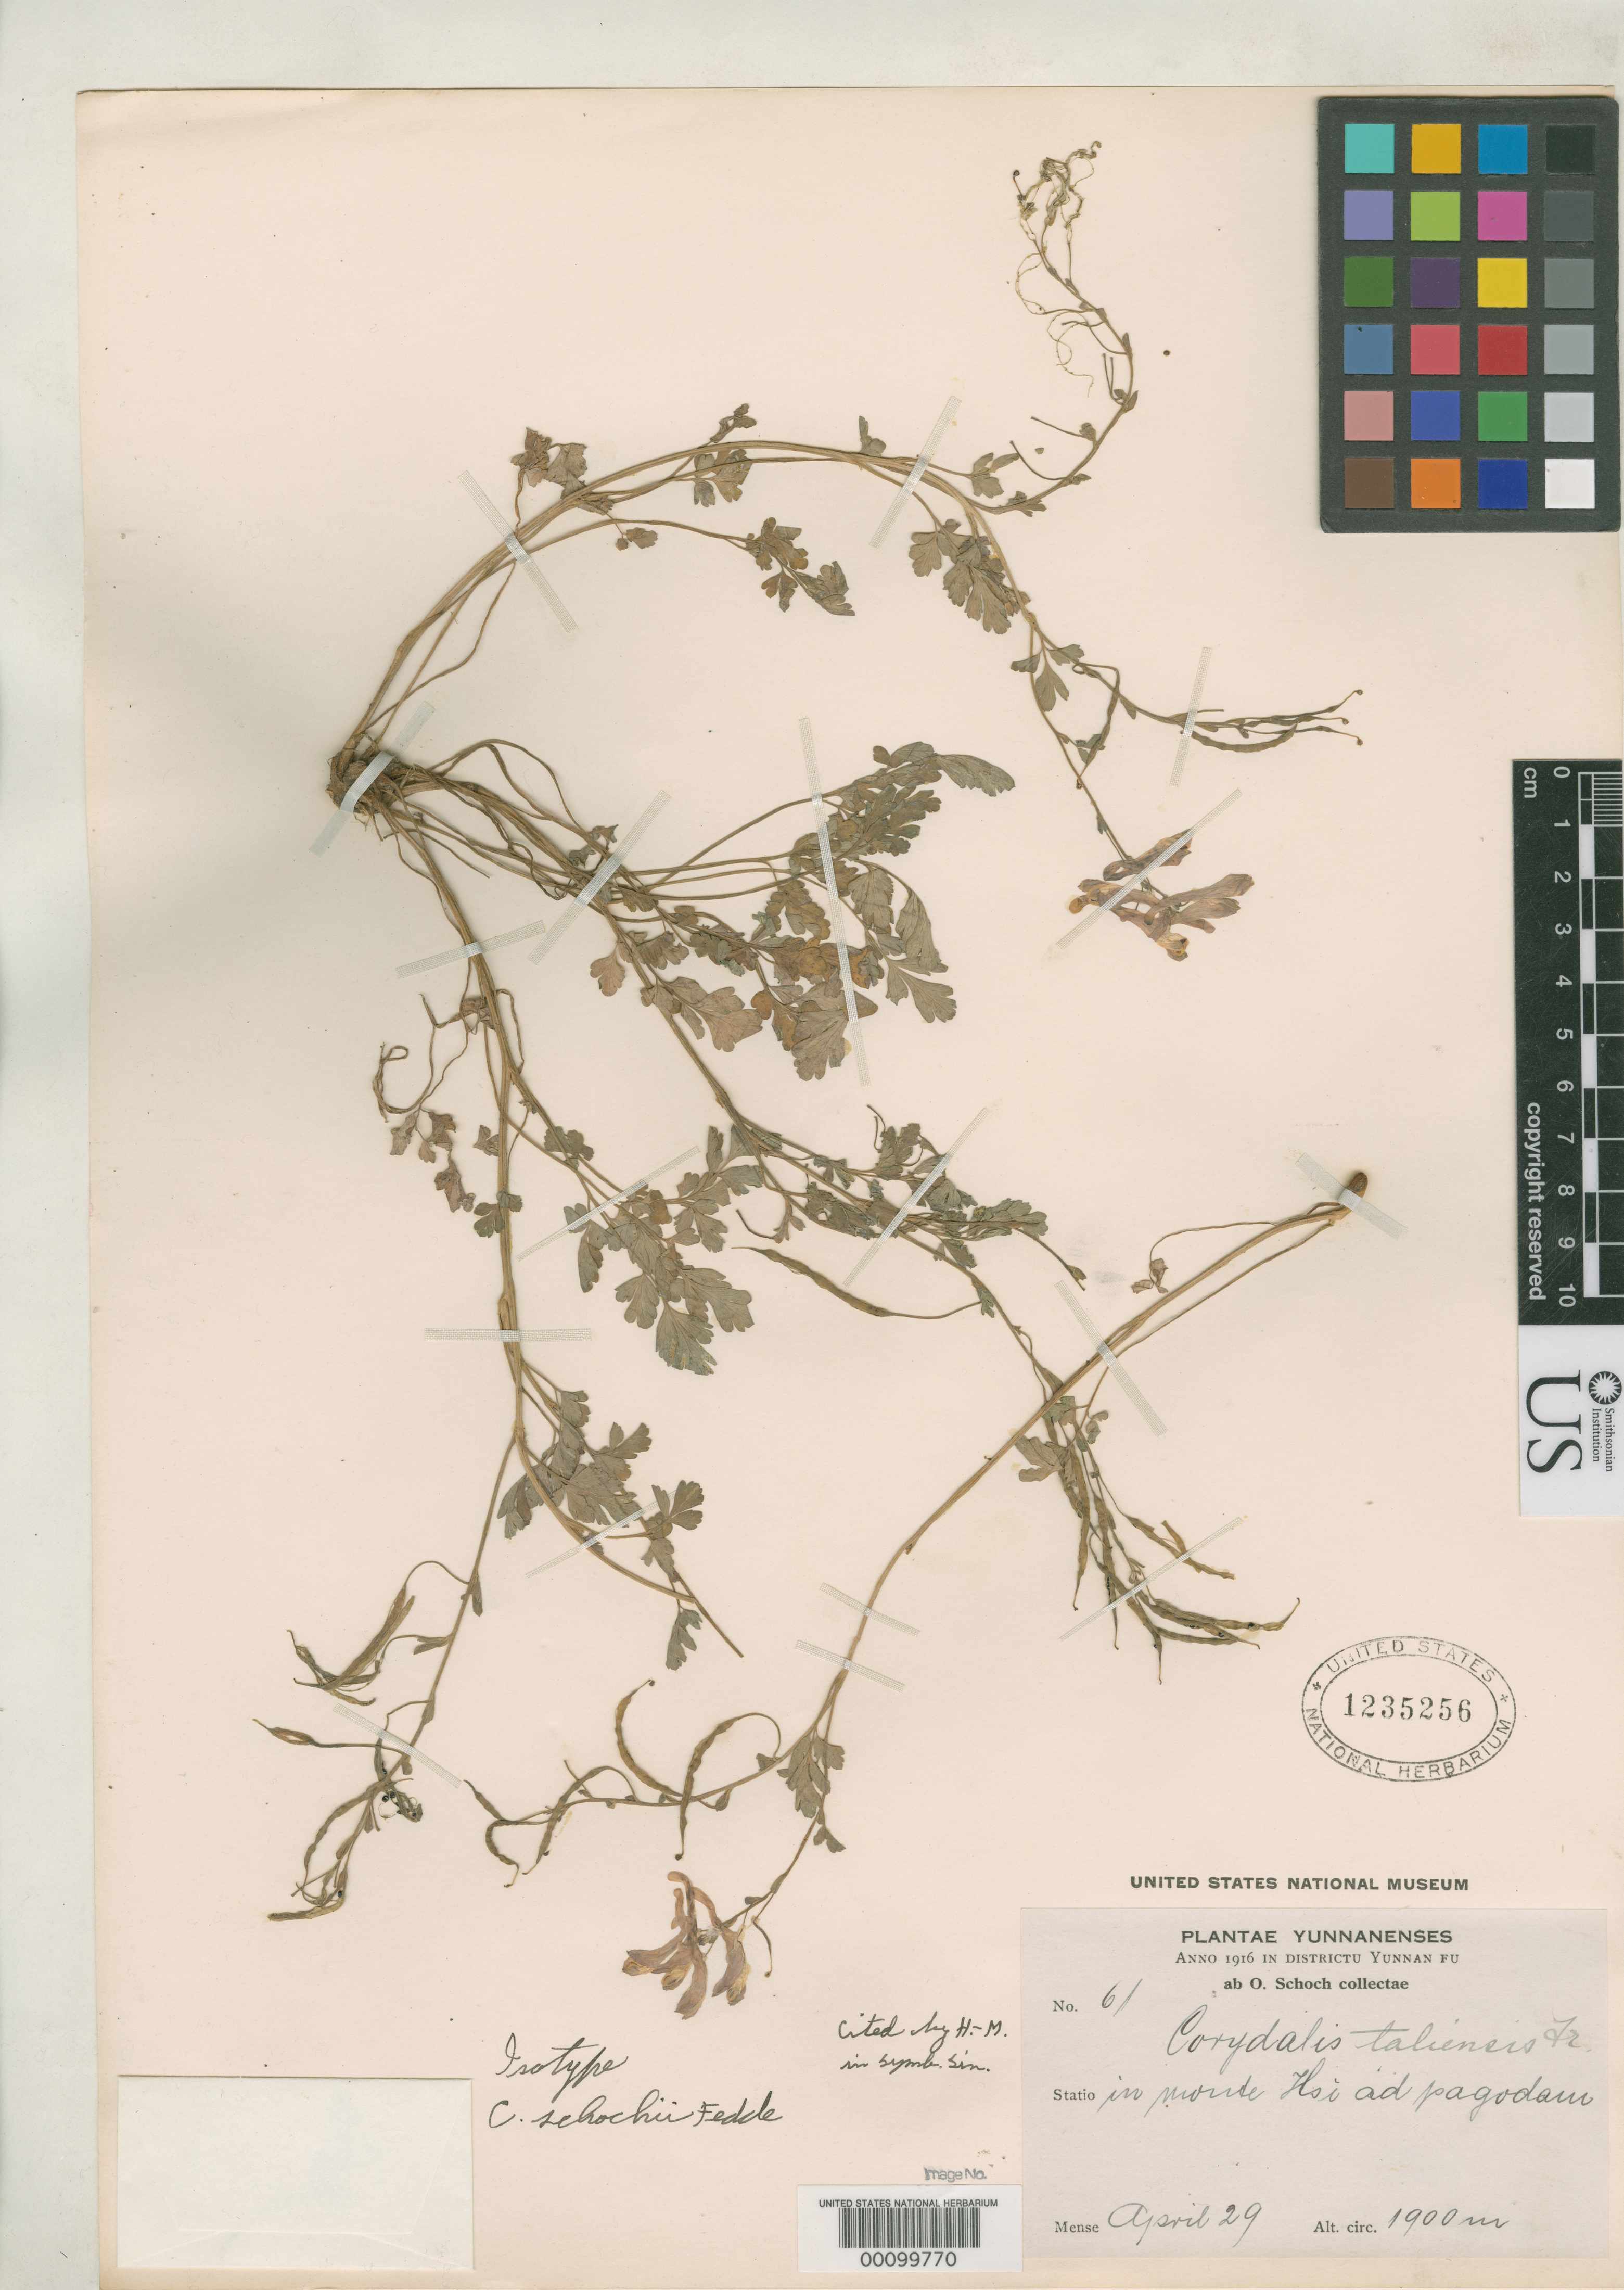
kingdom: Plantae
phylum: Tracheophyta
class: Magnoliopsida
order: Ranunculales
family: Papaveraceae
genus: Corydalis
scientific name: Corydalis schochii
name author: Fedde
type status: Isotype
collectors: O. Schoch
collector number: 61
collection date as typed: Apr 1916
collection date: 1916-04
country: China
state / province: Yunnan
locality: Monte Hsi. Yunnan-Fu.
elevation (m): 2100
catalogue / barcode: US 1235256